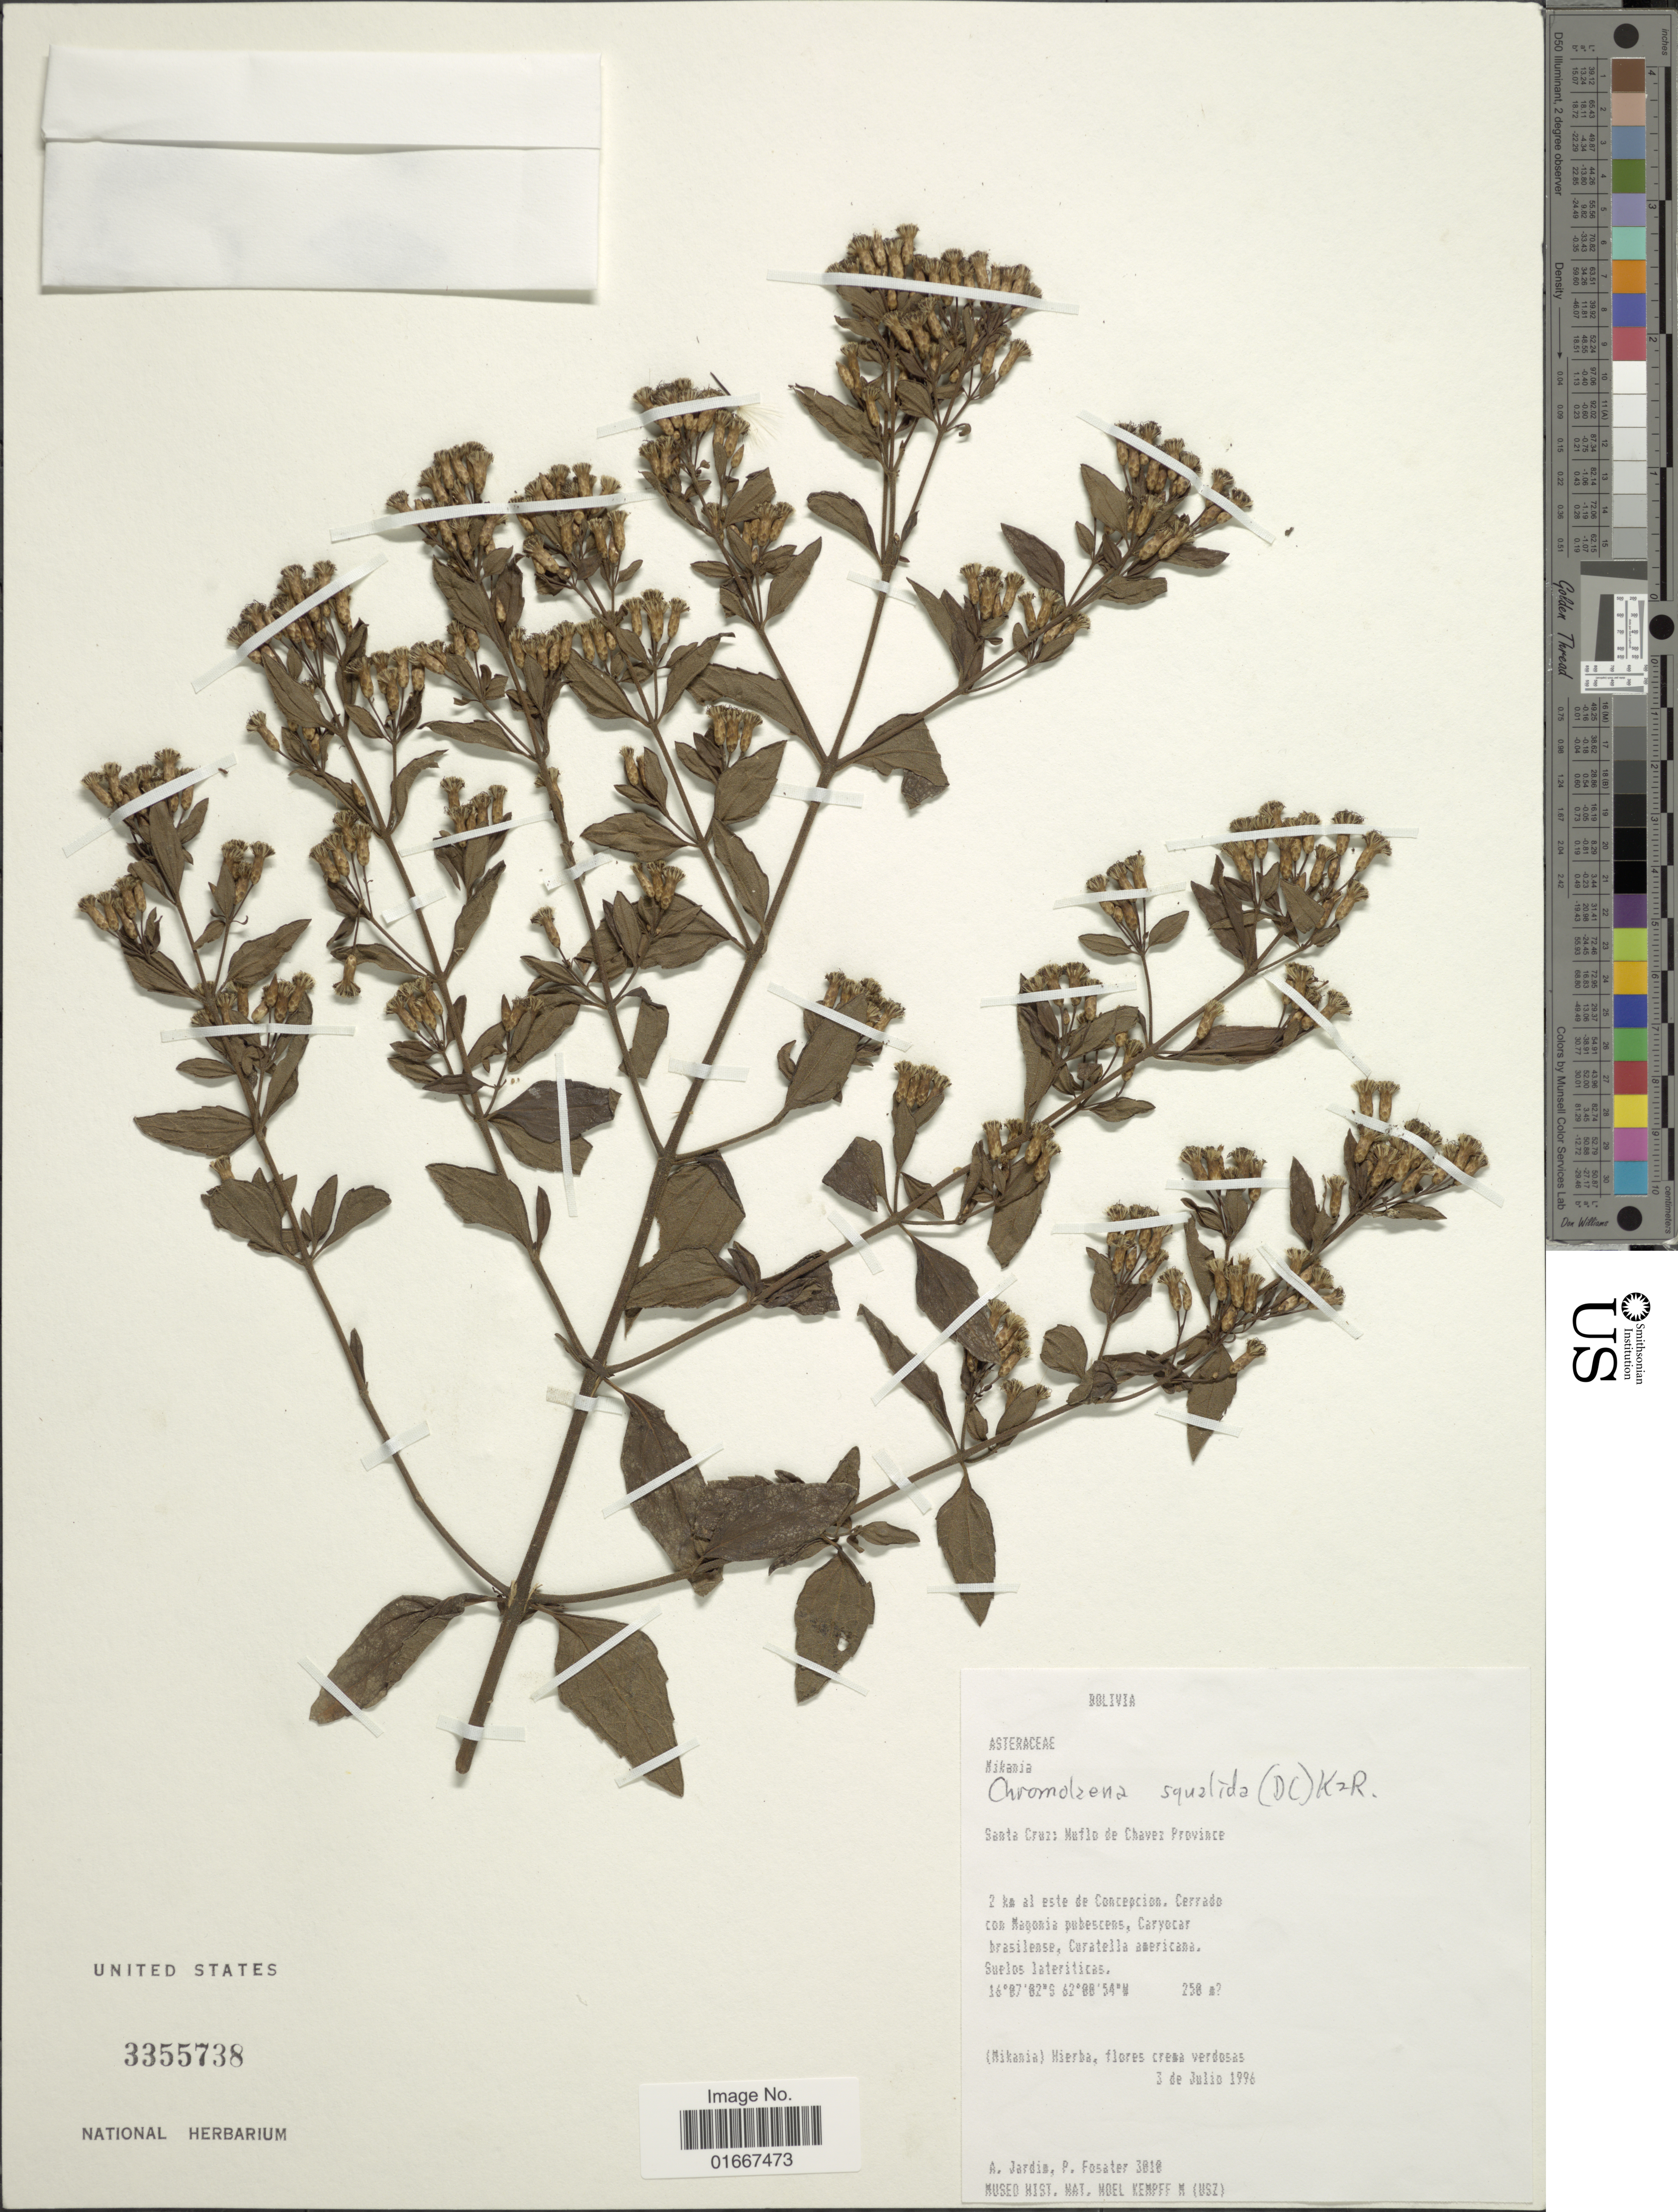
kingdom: Plantae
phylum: Tracheophyta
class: Magnoliopsida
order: Asterales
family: Asteraceae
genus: Chromolaena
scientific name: Chromolaena squalida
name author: (DC.) R.M. King & H. Rob.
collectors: A. Jardim & P. Fosater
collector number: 3010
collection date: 1996-07-03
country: Bolivia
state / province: Santa Cruz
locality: Muflo de Chavez Province, 2 km al este de Concepcion. Cerrado con Magonia pubescens, Caryocar brasilene, Curatella americana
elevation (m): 250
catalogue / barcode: US 3355738